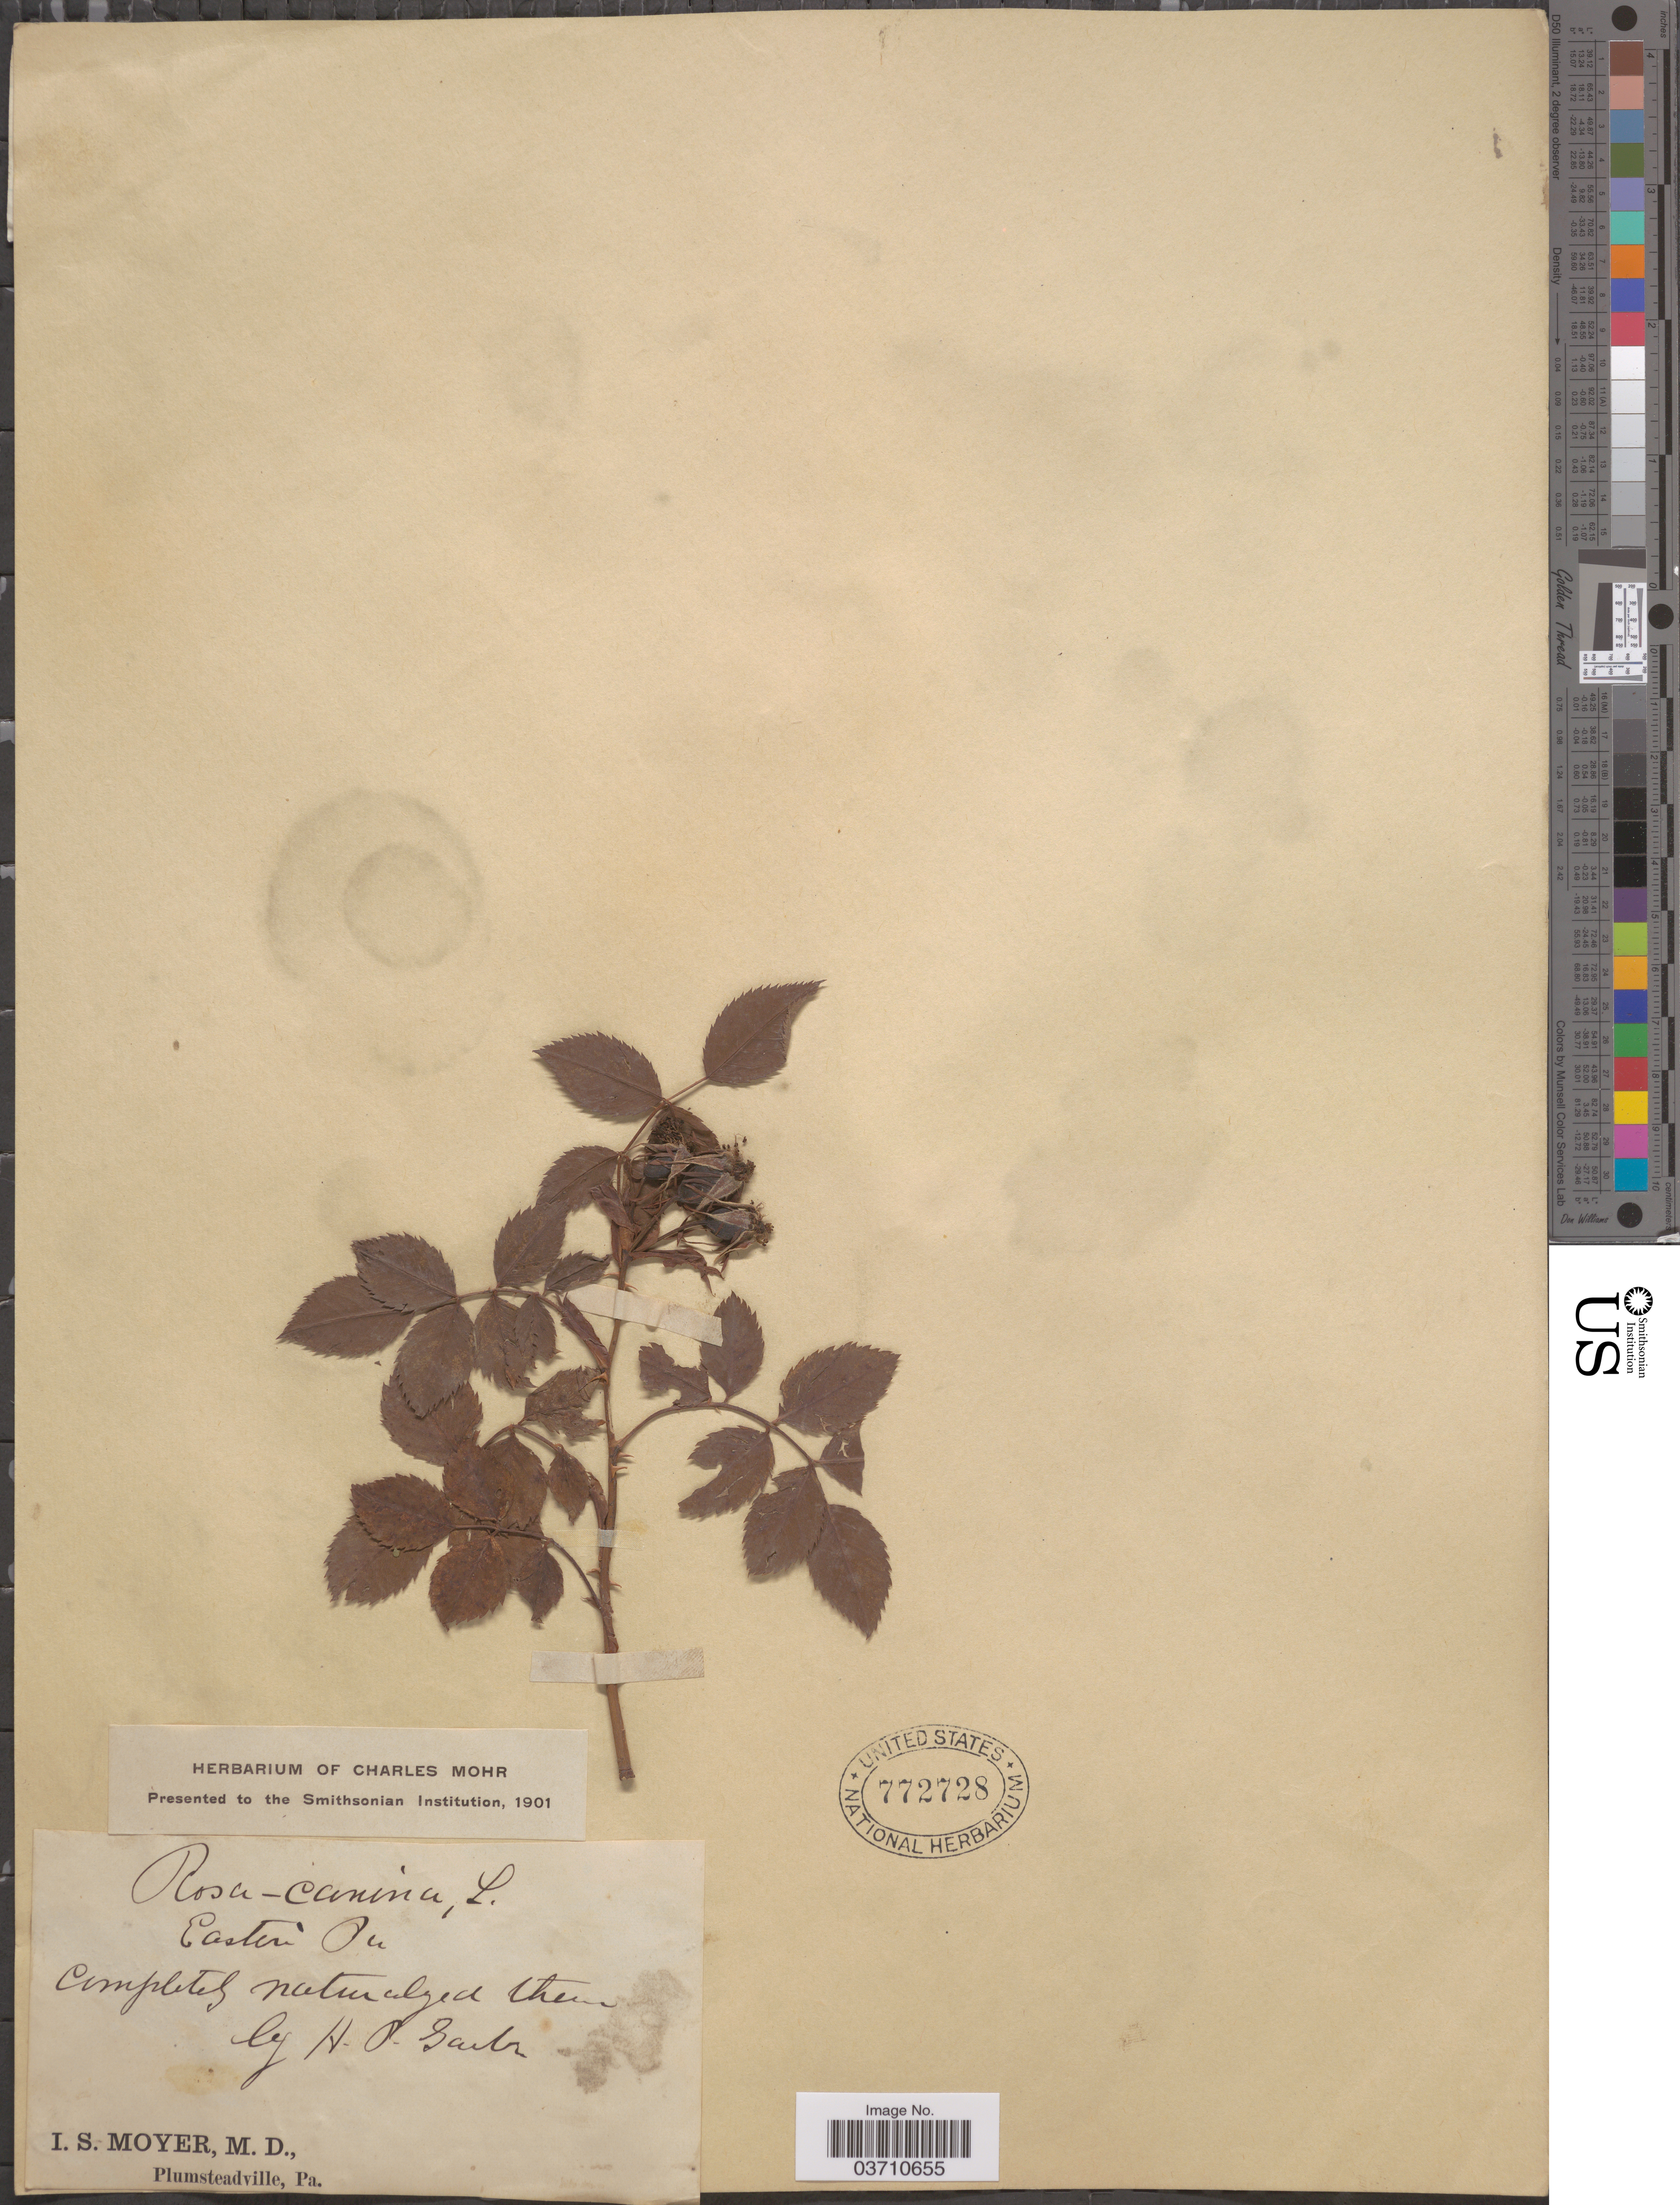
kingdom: Plantae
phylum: Tracheophyta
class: Magnoliopsida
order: Rosales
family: Rosaceae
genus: Rosa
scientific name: Rosa canina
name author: L.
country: United States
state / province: Pennsylvania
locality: Eastern [Easton?] Pa.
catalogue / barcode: US 772728